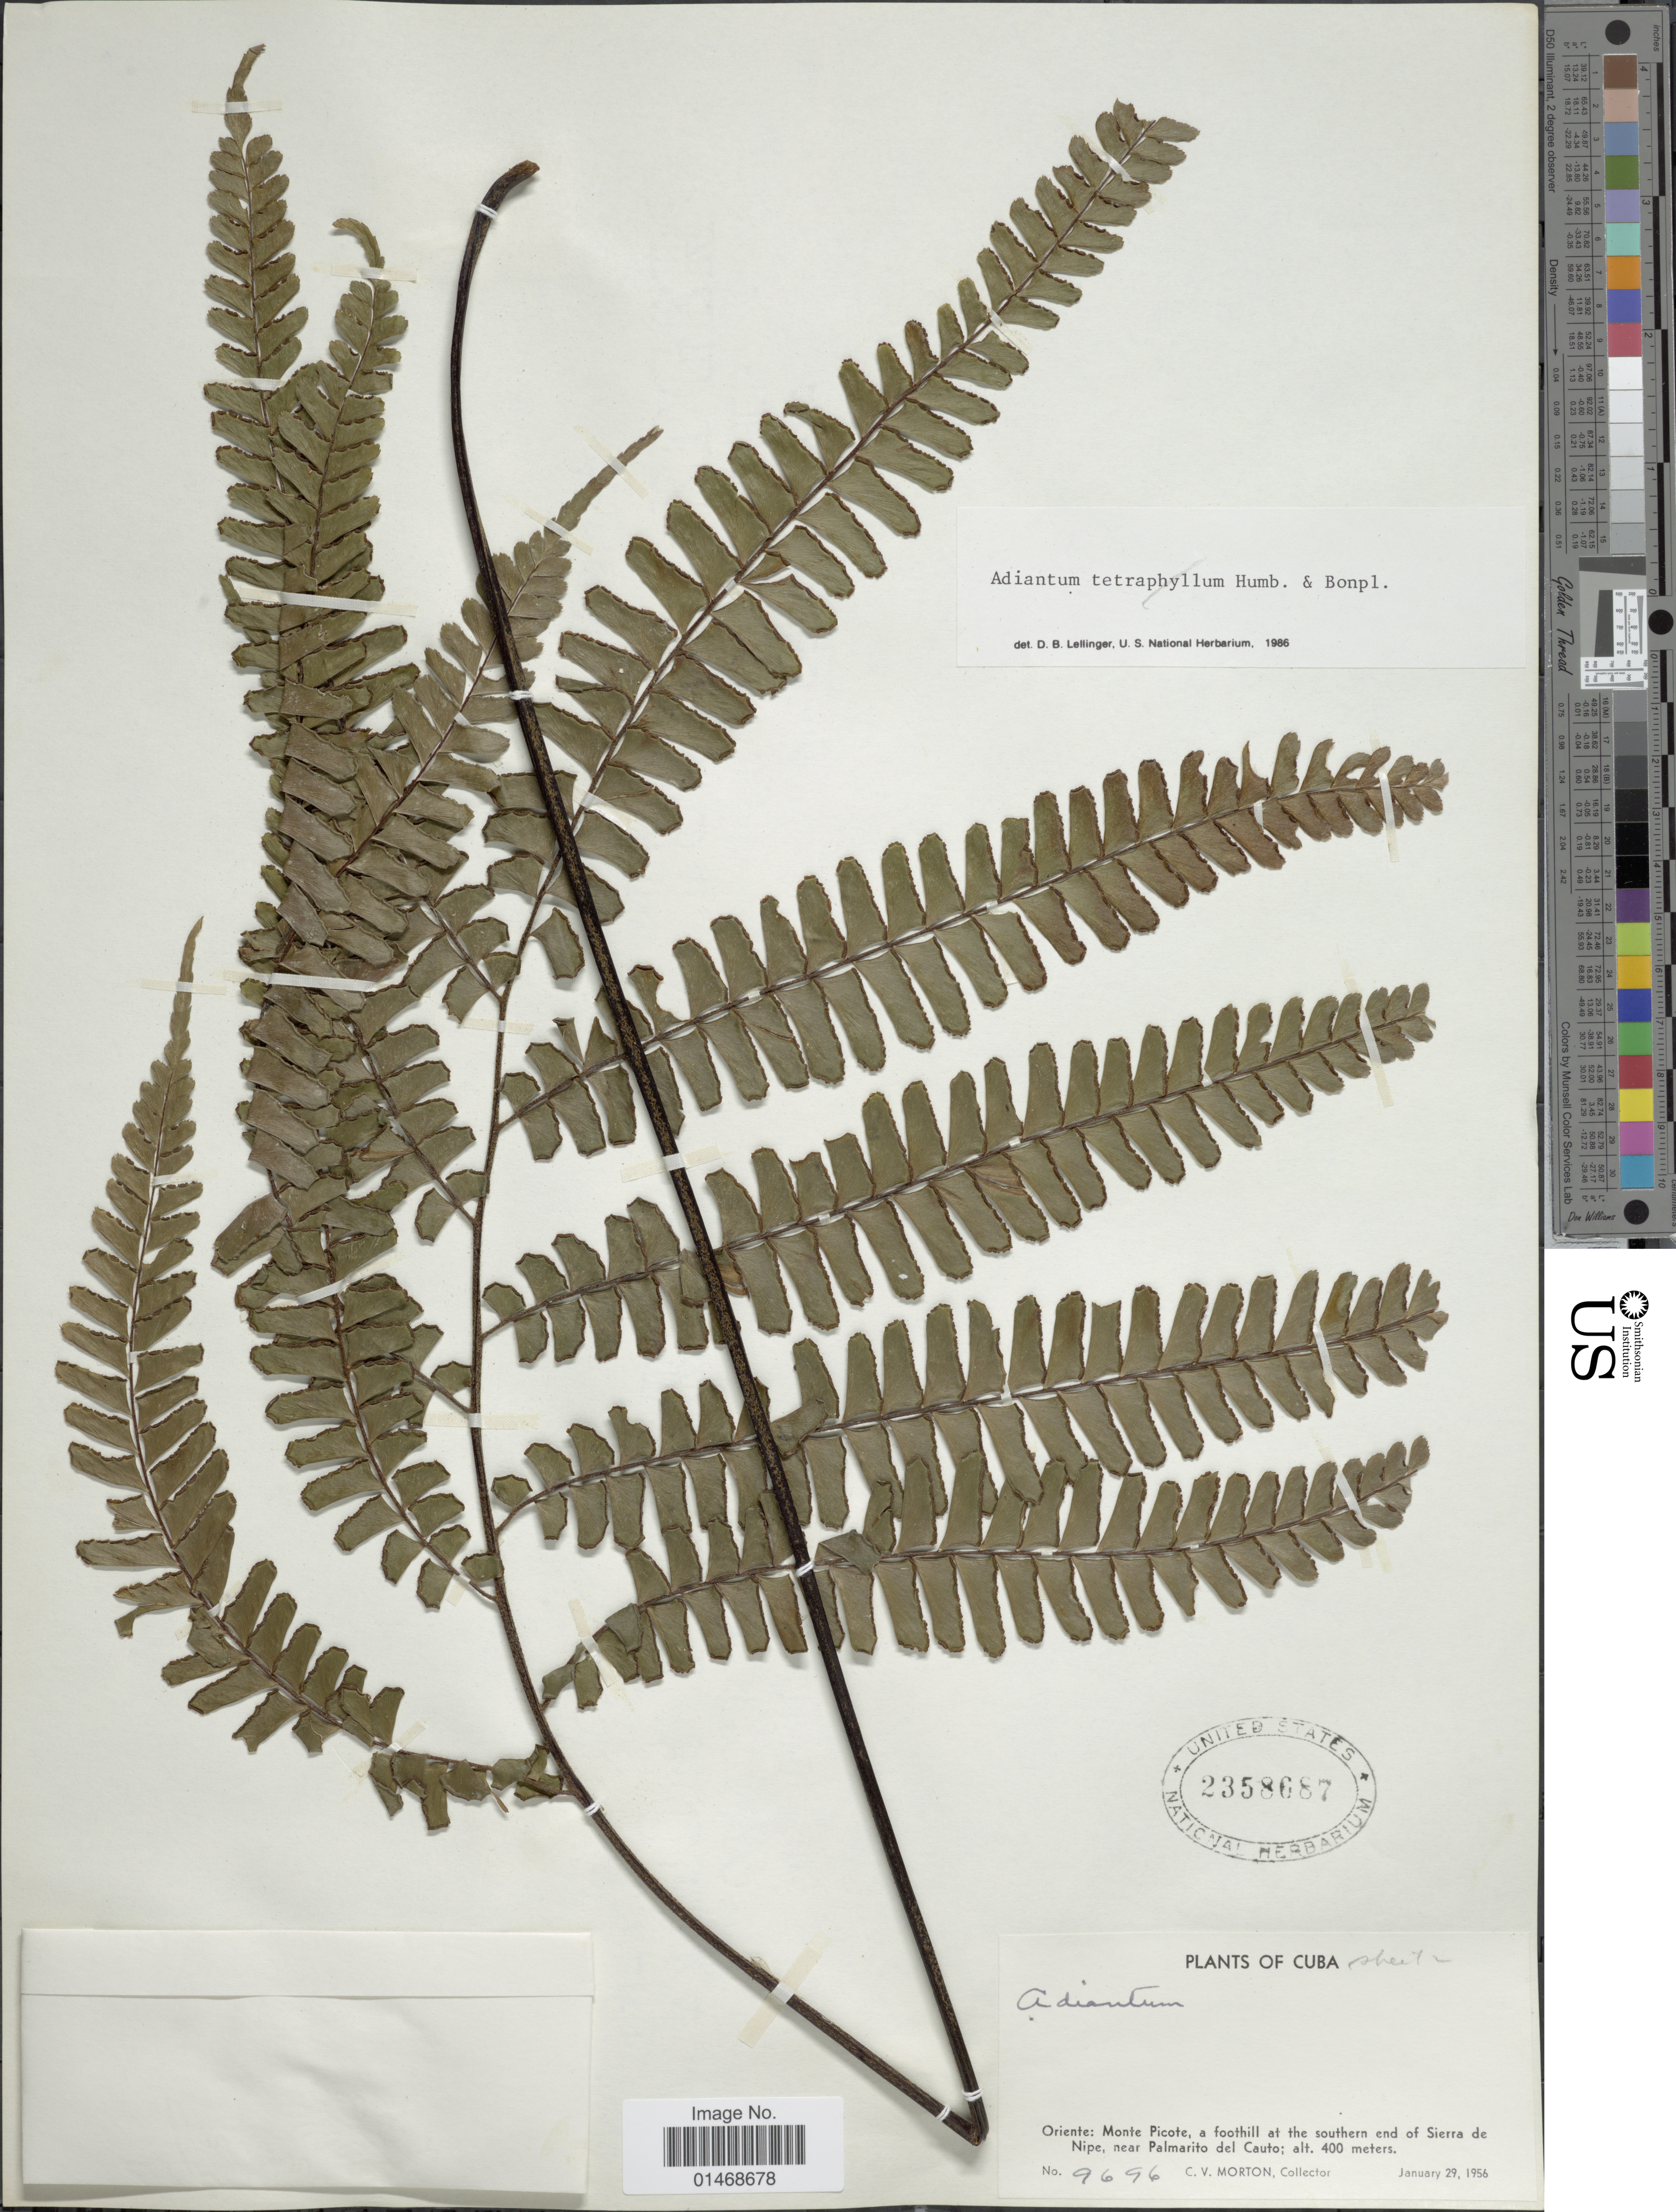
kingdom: Plantae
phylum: Tracheophyta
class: Polypodiopsida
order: Polypodiales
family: Pteridaceae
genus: Adiantum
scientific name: Adiantum cubense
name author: Hook.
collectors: C. V. Morton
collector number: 9696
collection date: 1956-01-29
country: Cuba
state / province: Oriente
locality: Monte Picote, a foothils at the southern end of Sierra de Nipe, near Palmarito del Cauto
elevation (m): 400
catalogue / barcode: US 2358687